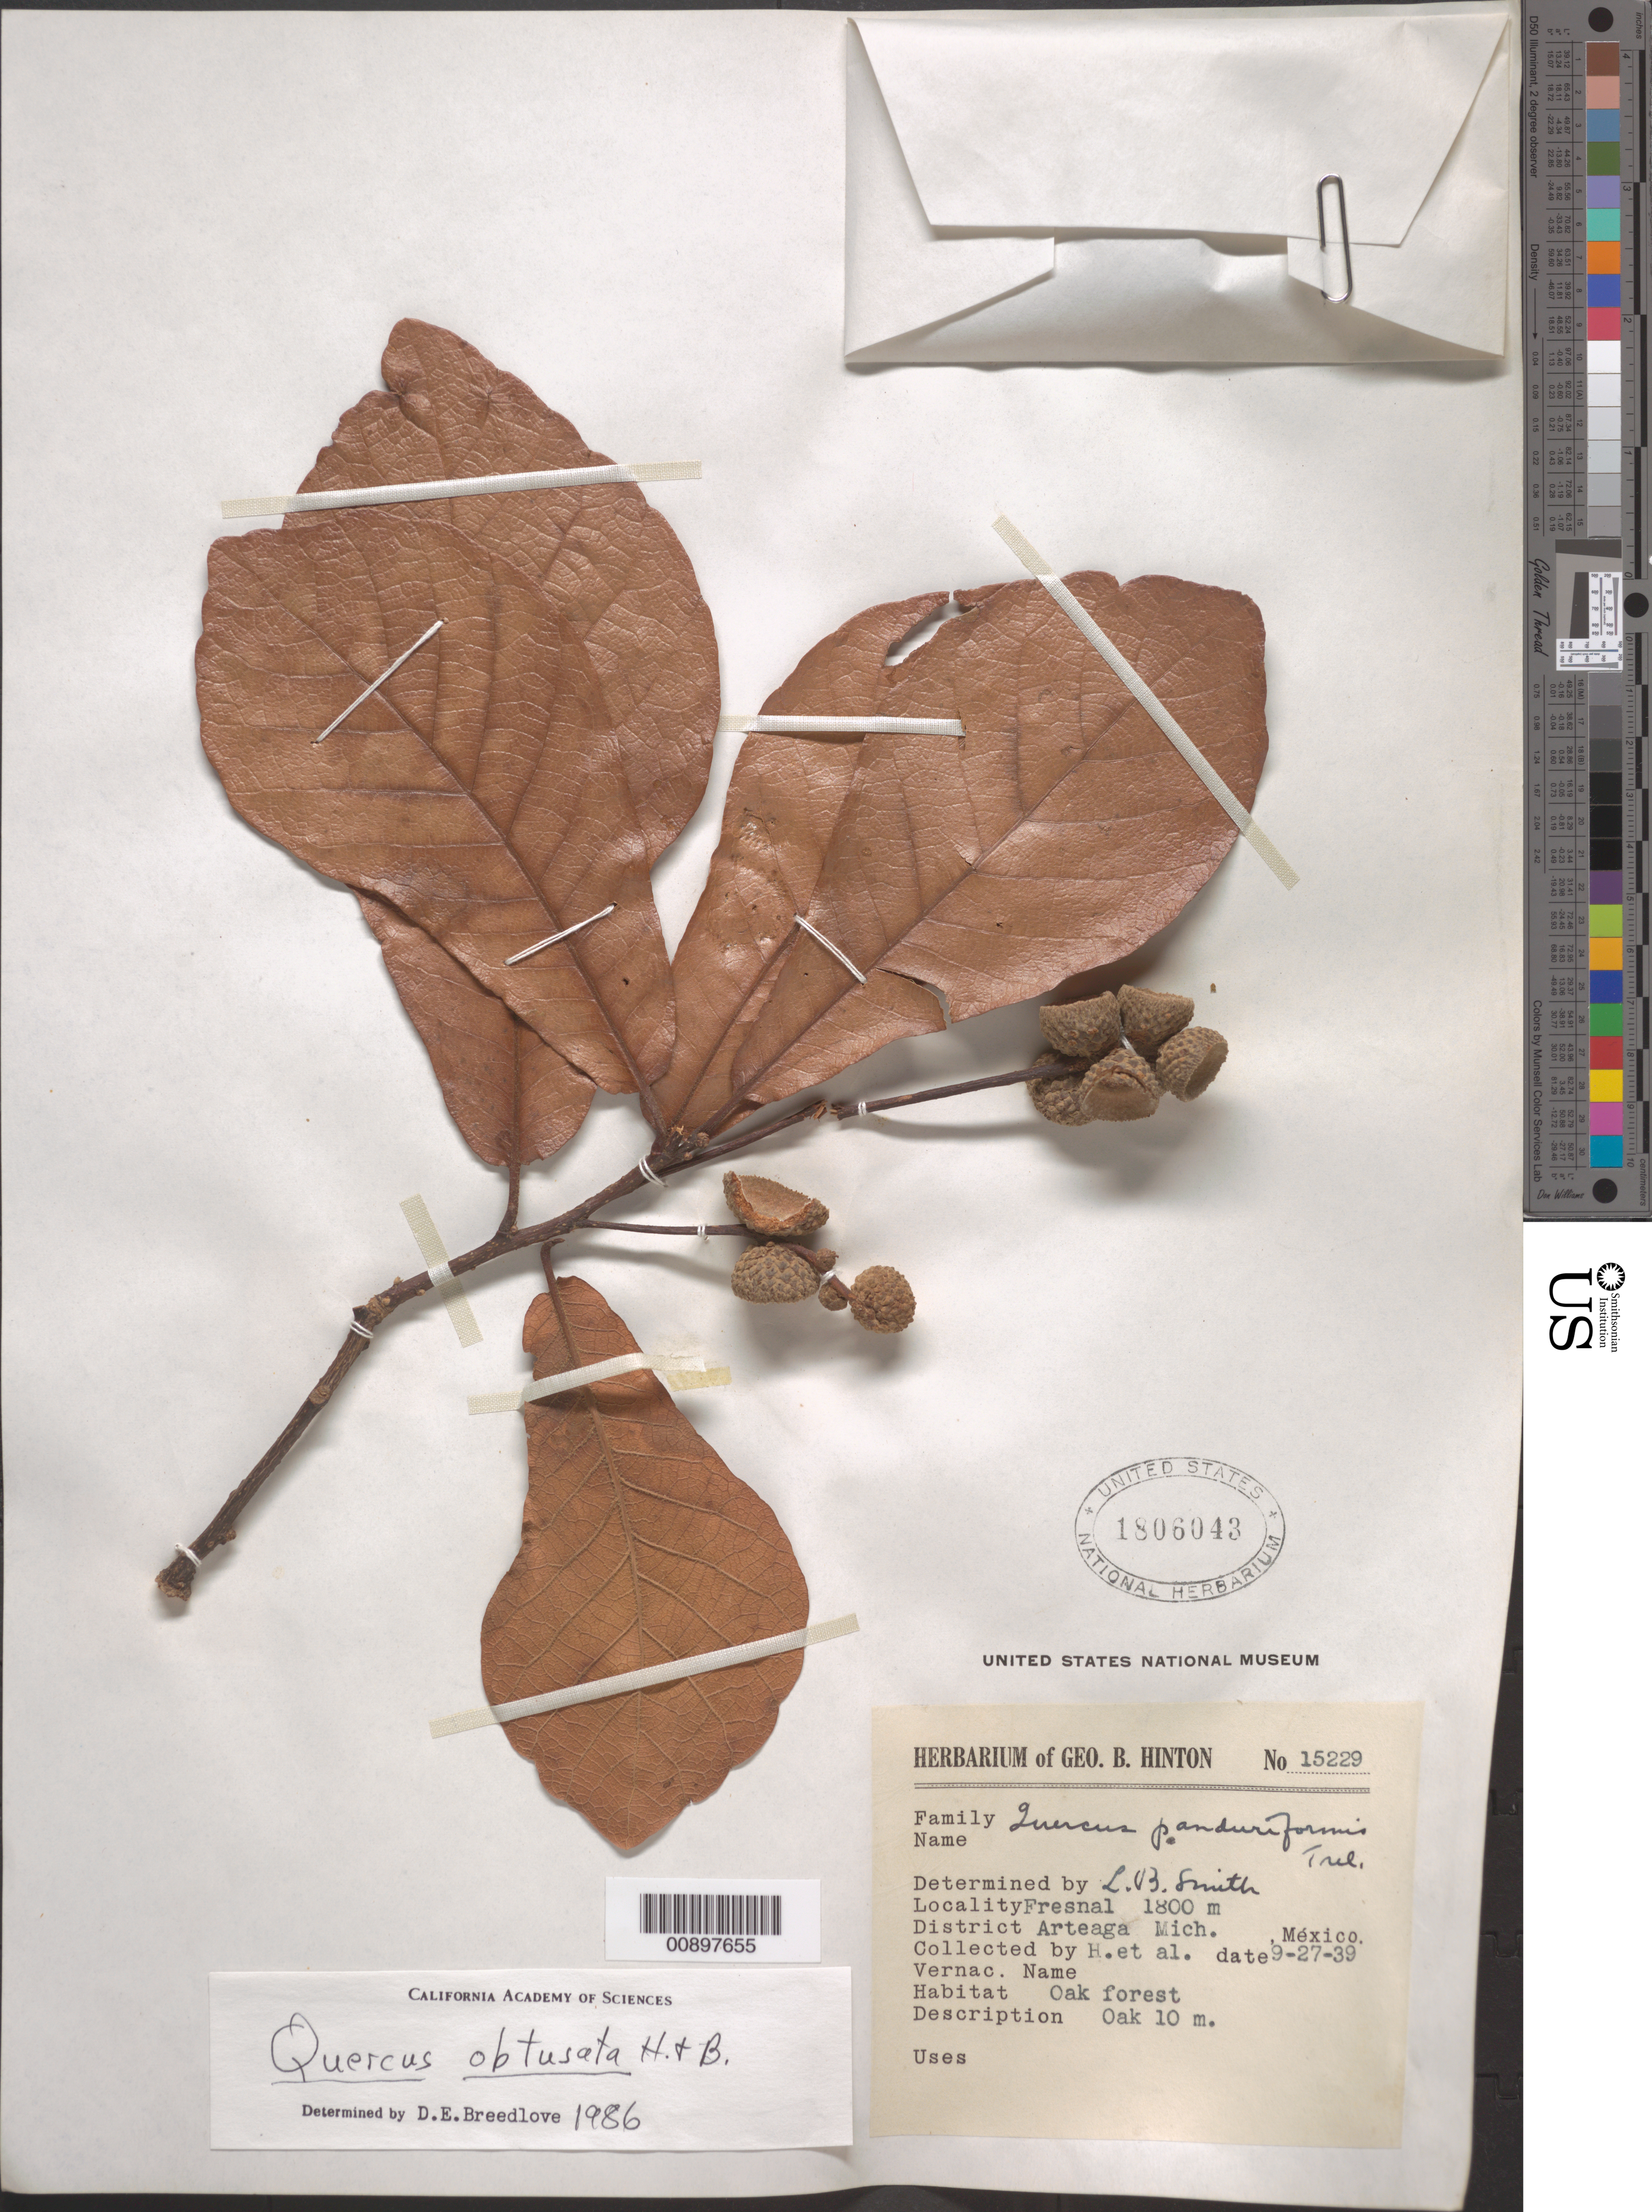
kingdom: Plantae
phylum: Tracheophyta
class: Magnoliopsida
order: Fagales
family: Fagaceae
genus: Quercus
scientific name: Quercus obtusata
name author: Humb. & Bonpl.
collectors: G. B. Hinton & et al.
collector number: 15229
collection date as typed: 27 Sep 1939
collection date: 1939-09-27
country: Mexico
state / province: Michoacán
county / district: Arteaga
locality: Fresnal, District Arteaga, Michoacán.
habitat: Oak forest.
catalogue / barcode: US 1806043